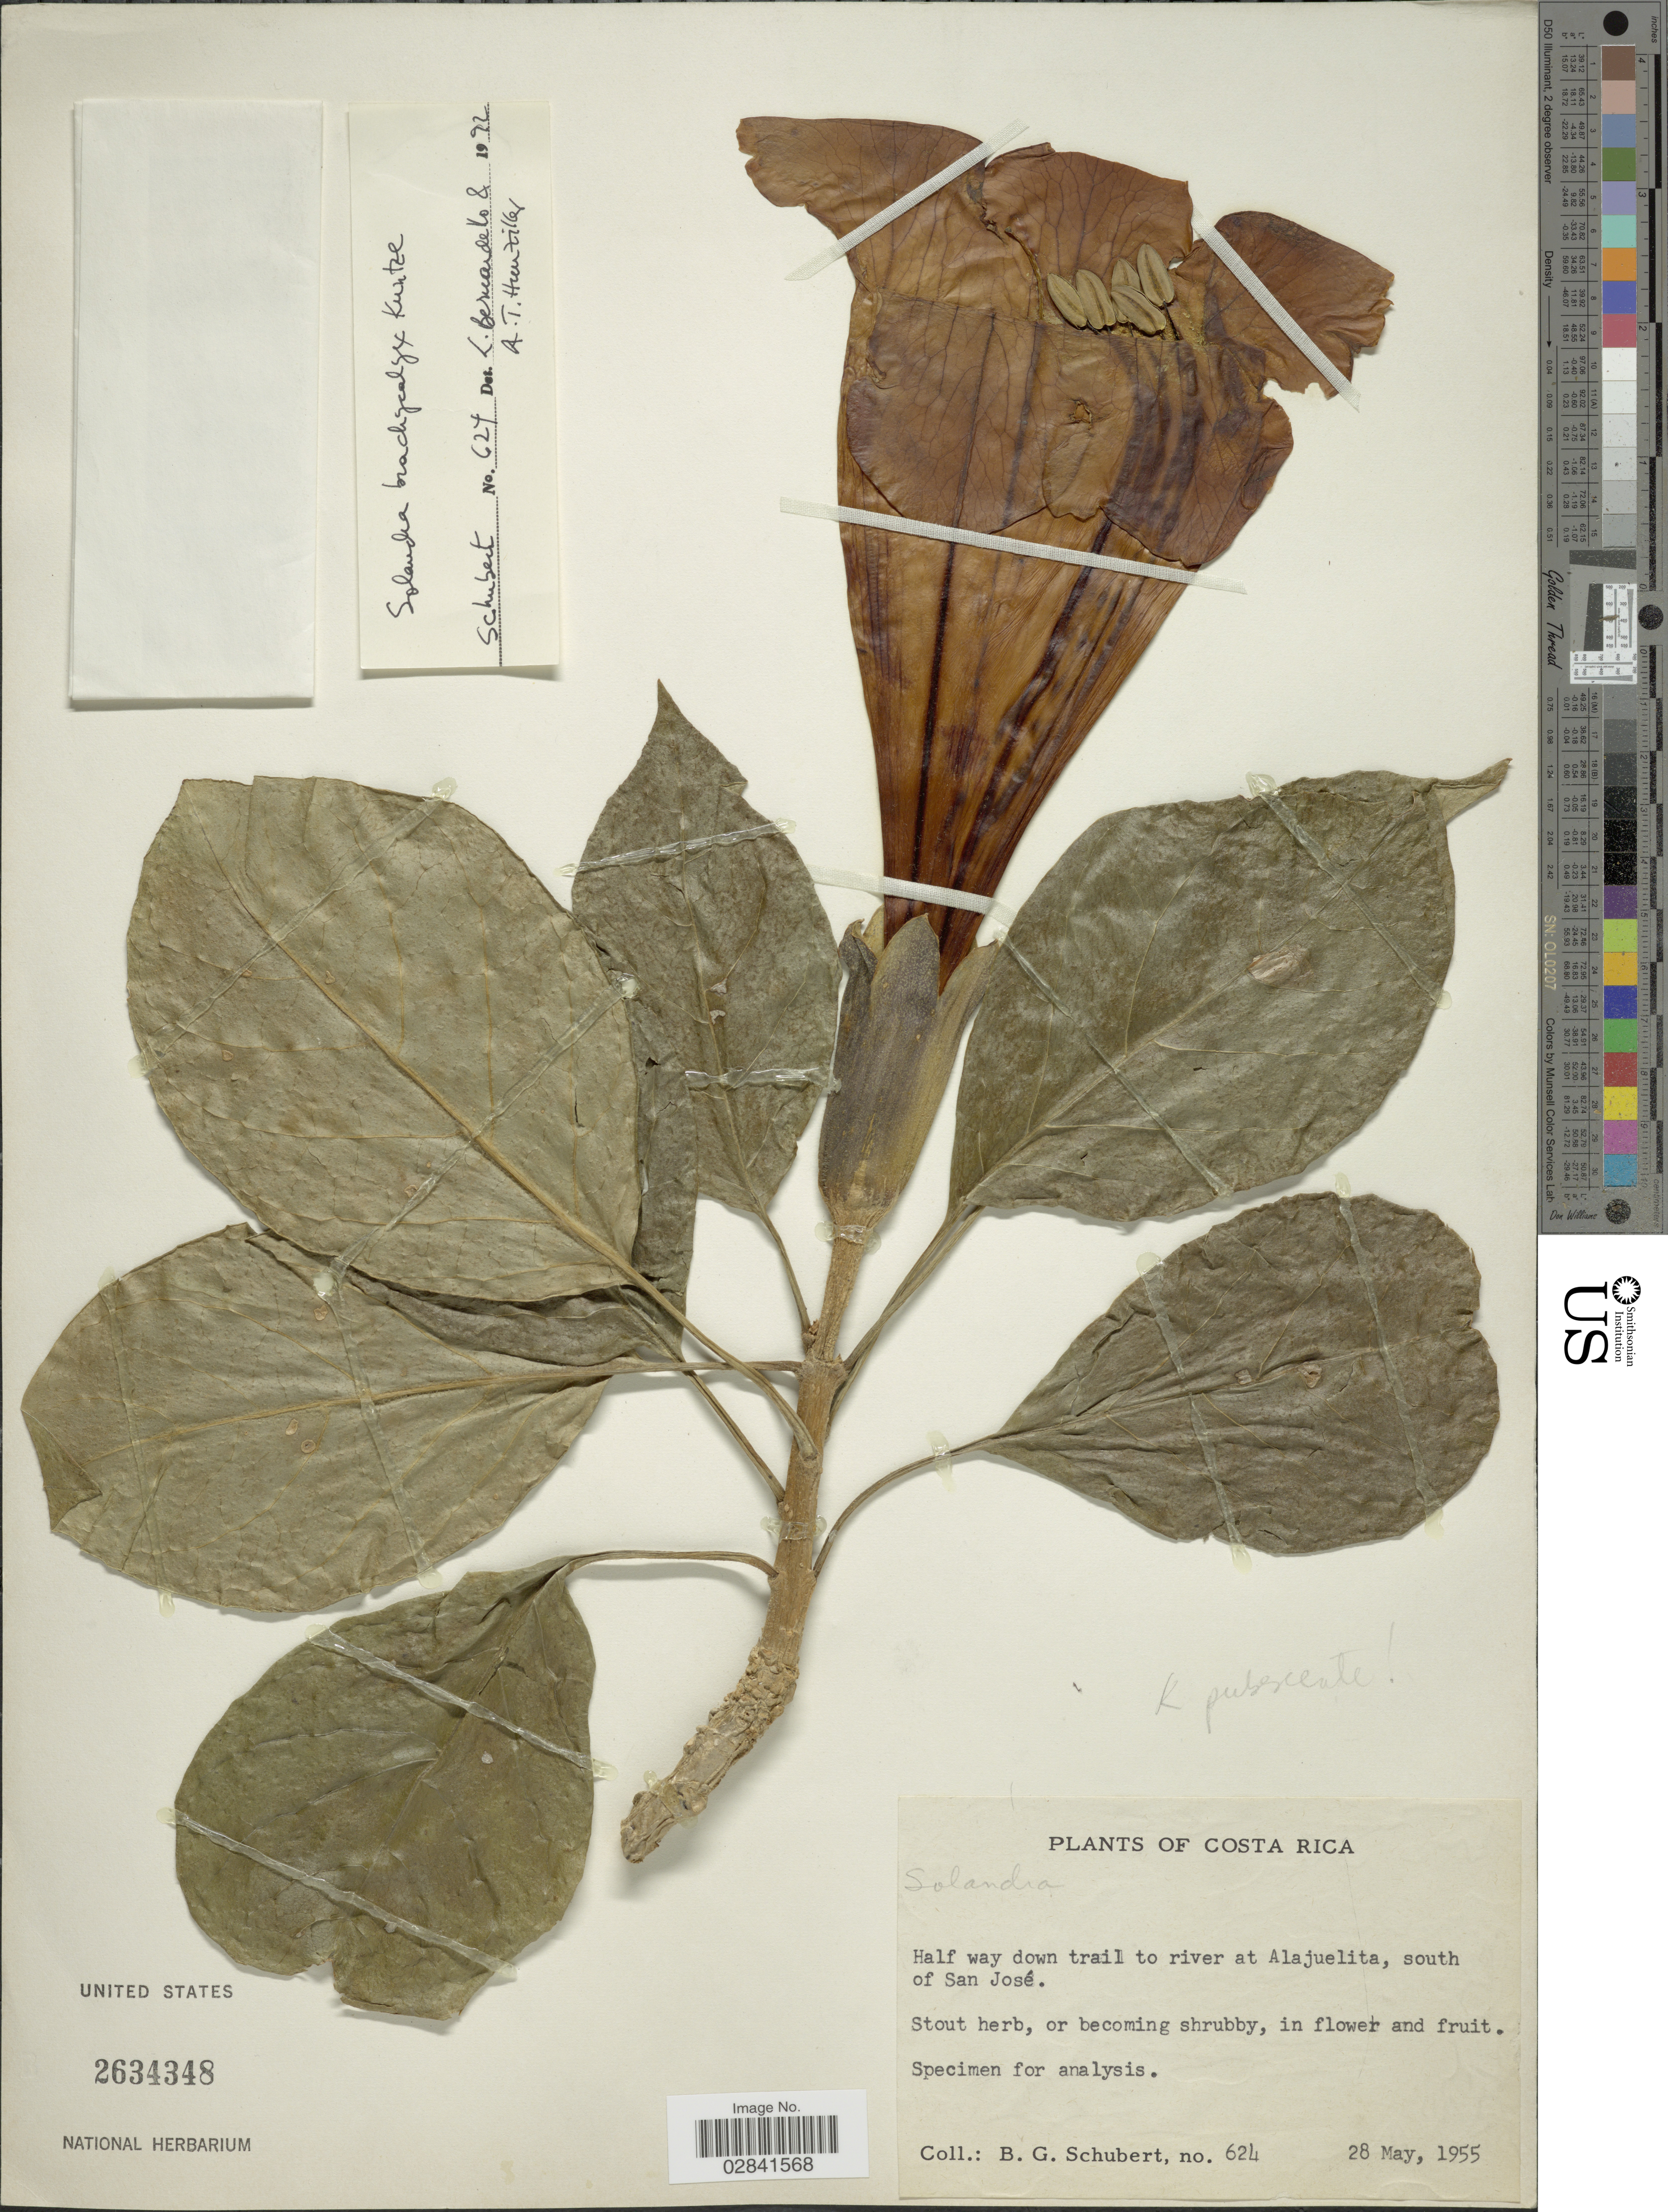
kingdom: Plantae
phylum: Tracheophyta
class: Magnoliopsida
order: Solanales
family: Solanaceae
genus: Solandra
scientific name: Solandra brachycalyx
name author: Kuntze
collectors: B. Schubert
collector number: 624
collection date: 1955-05-28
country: Costa Rica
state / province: San José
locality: Half way down trail to river at Alajuelita, south of San José.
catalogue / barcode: US 2634348